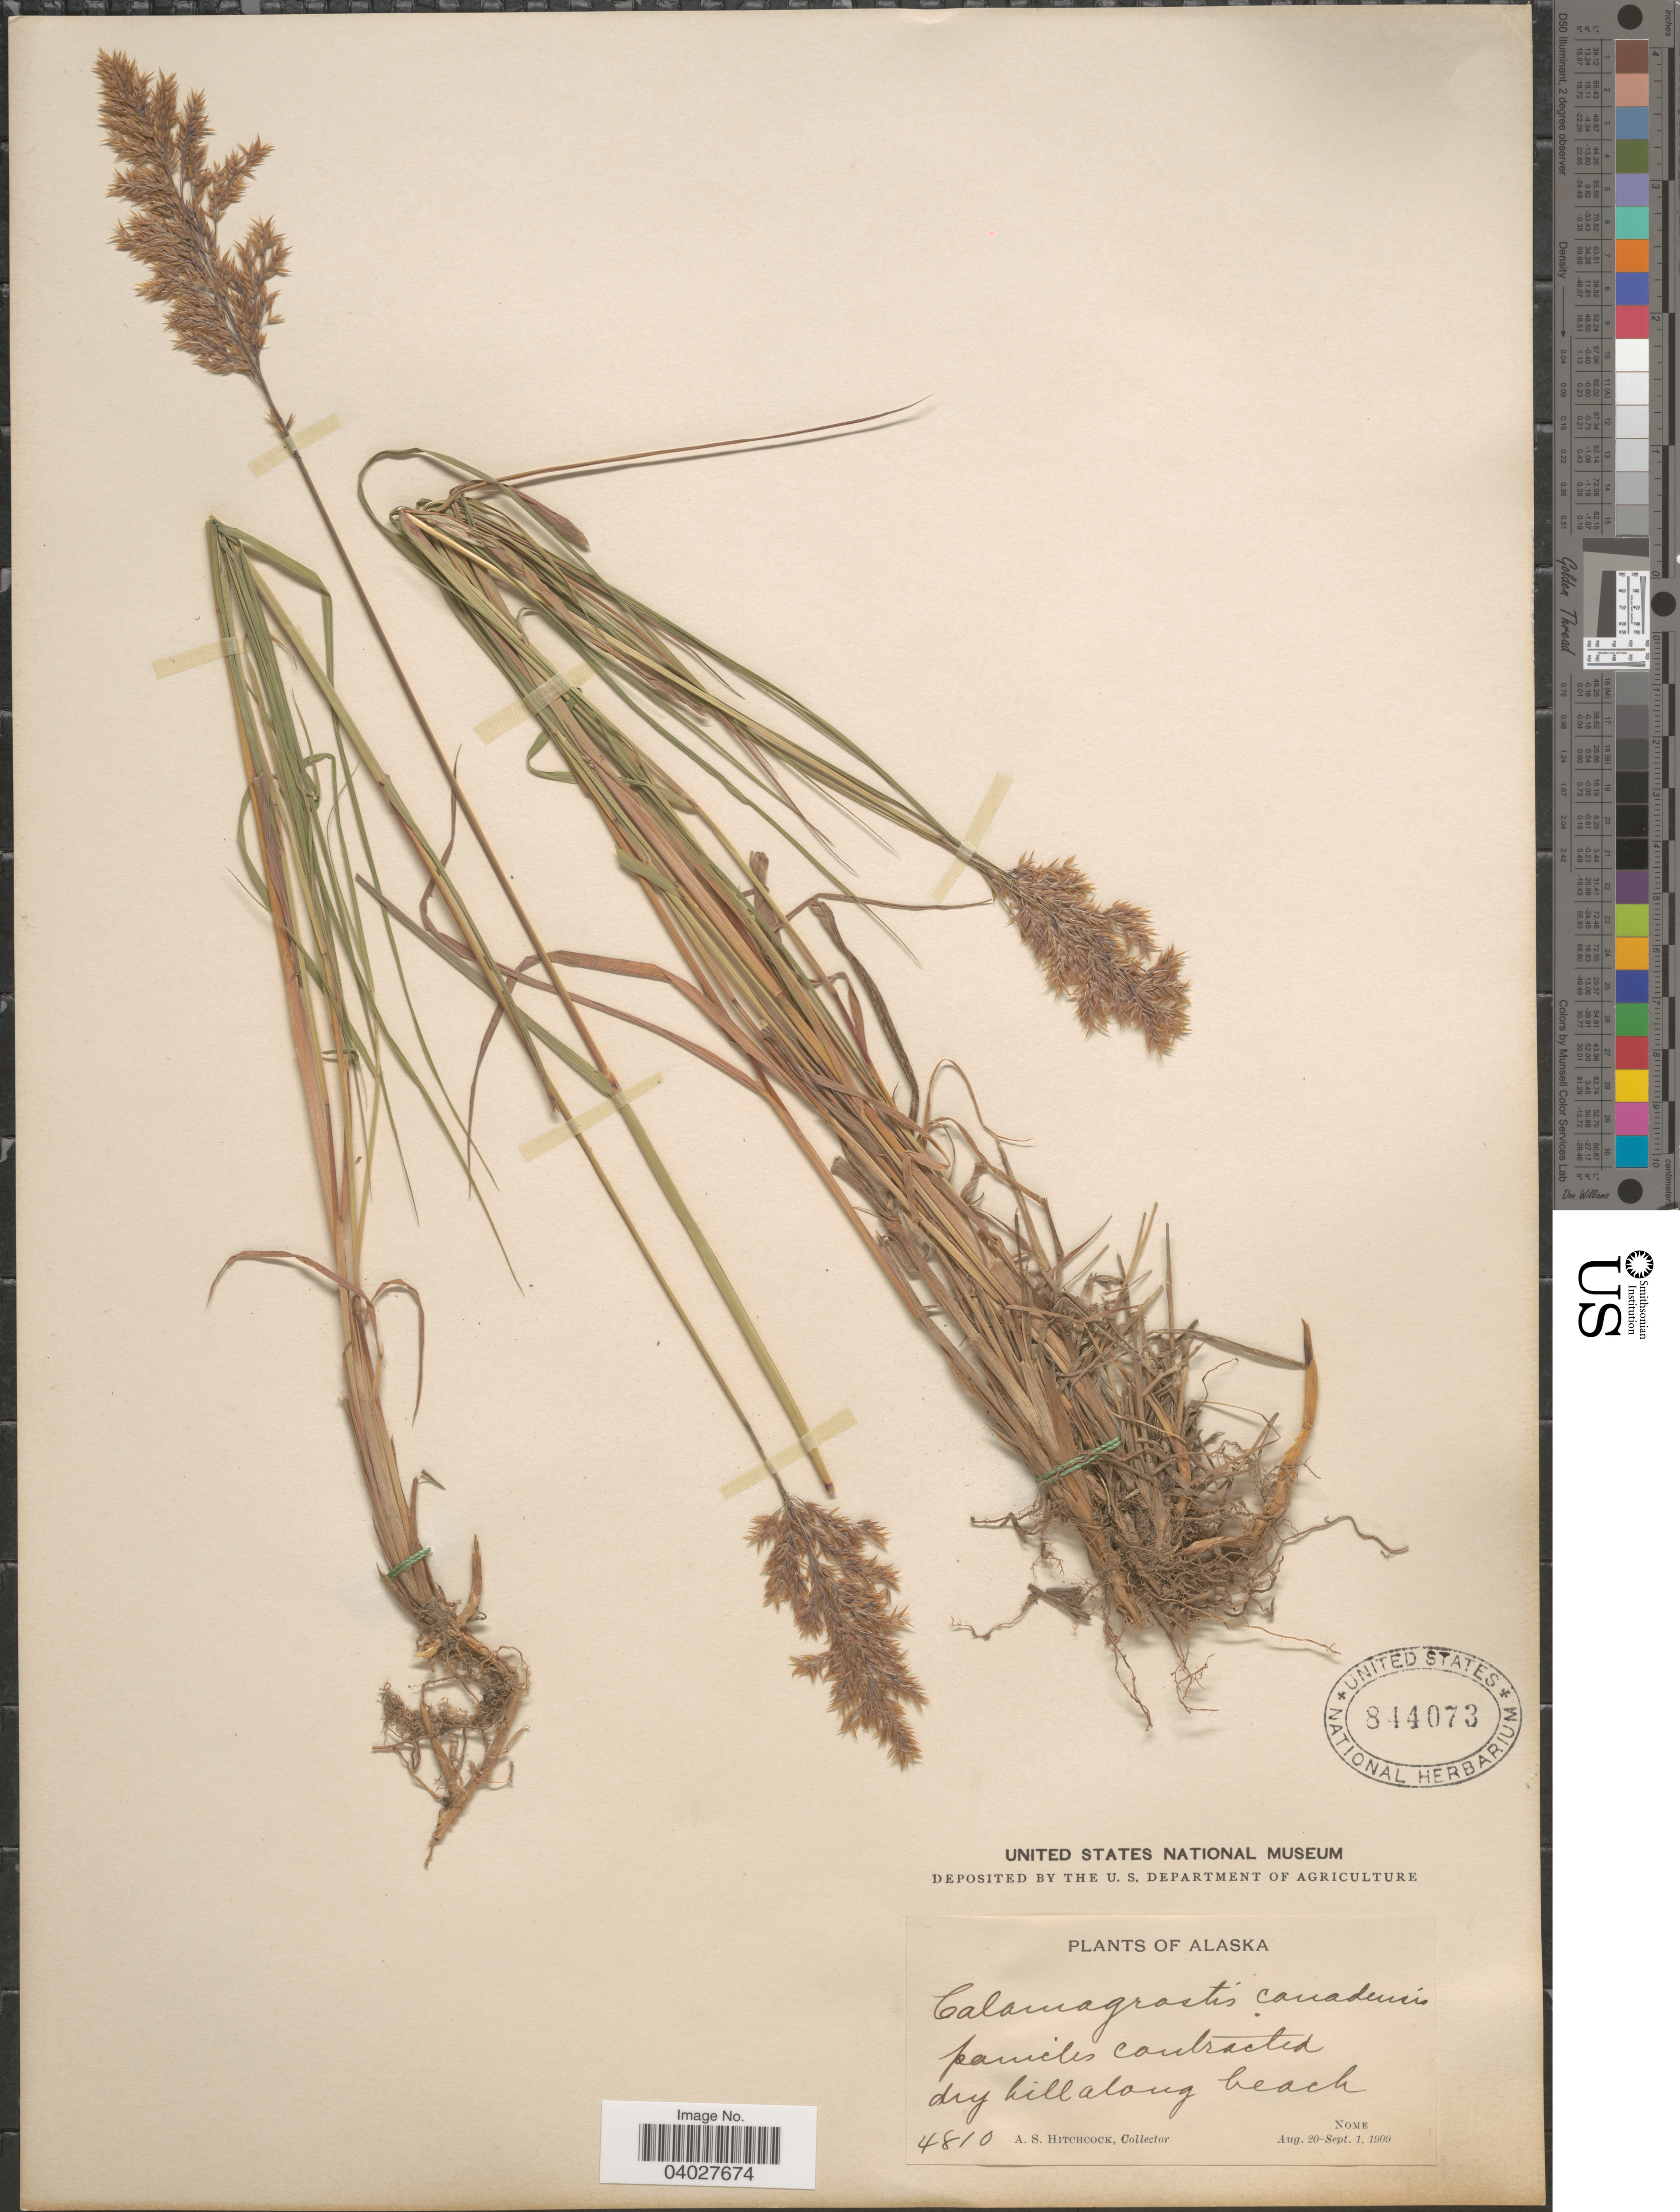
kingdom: Plantae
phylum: Tracheophyta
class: Liliopsida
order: Poales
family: Poaceae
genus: Calamagrostis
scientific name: Calamagrostis canadensis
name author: (Michx.) P. Beauv.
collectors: A. S. Hitchcock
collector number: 4810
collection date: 1909-08-20/1909-09-01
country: United States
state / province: Alaska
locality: Nome.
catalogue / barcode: US 844073